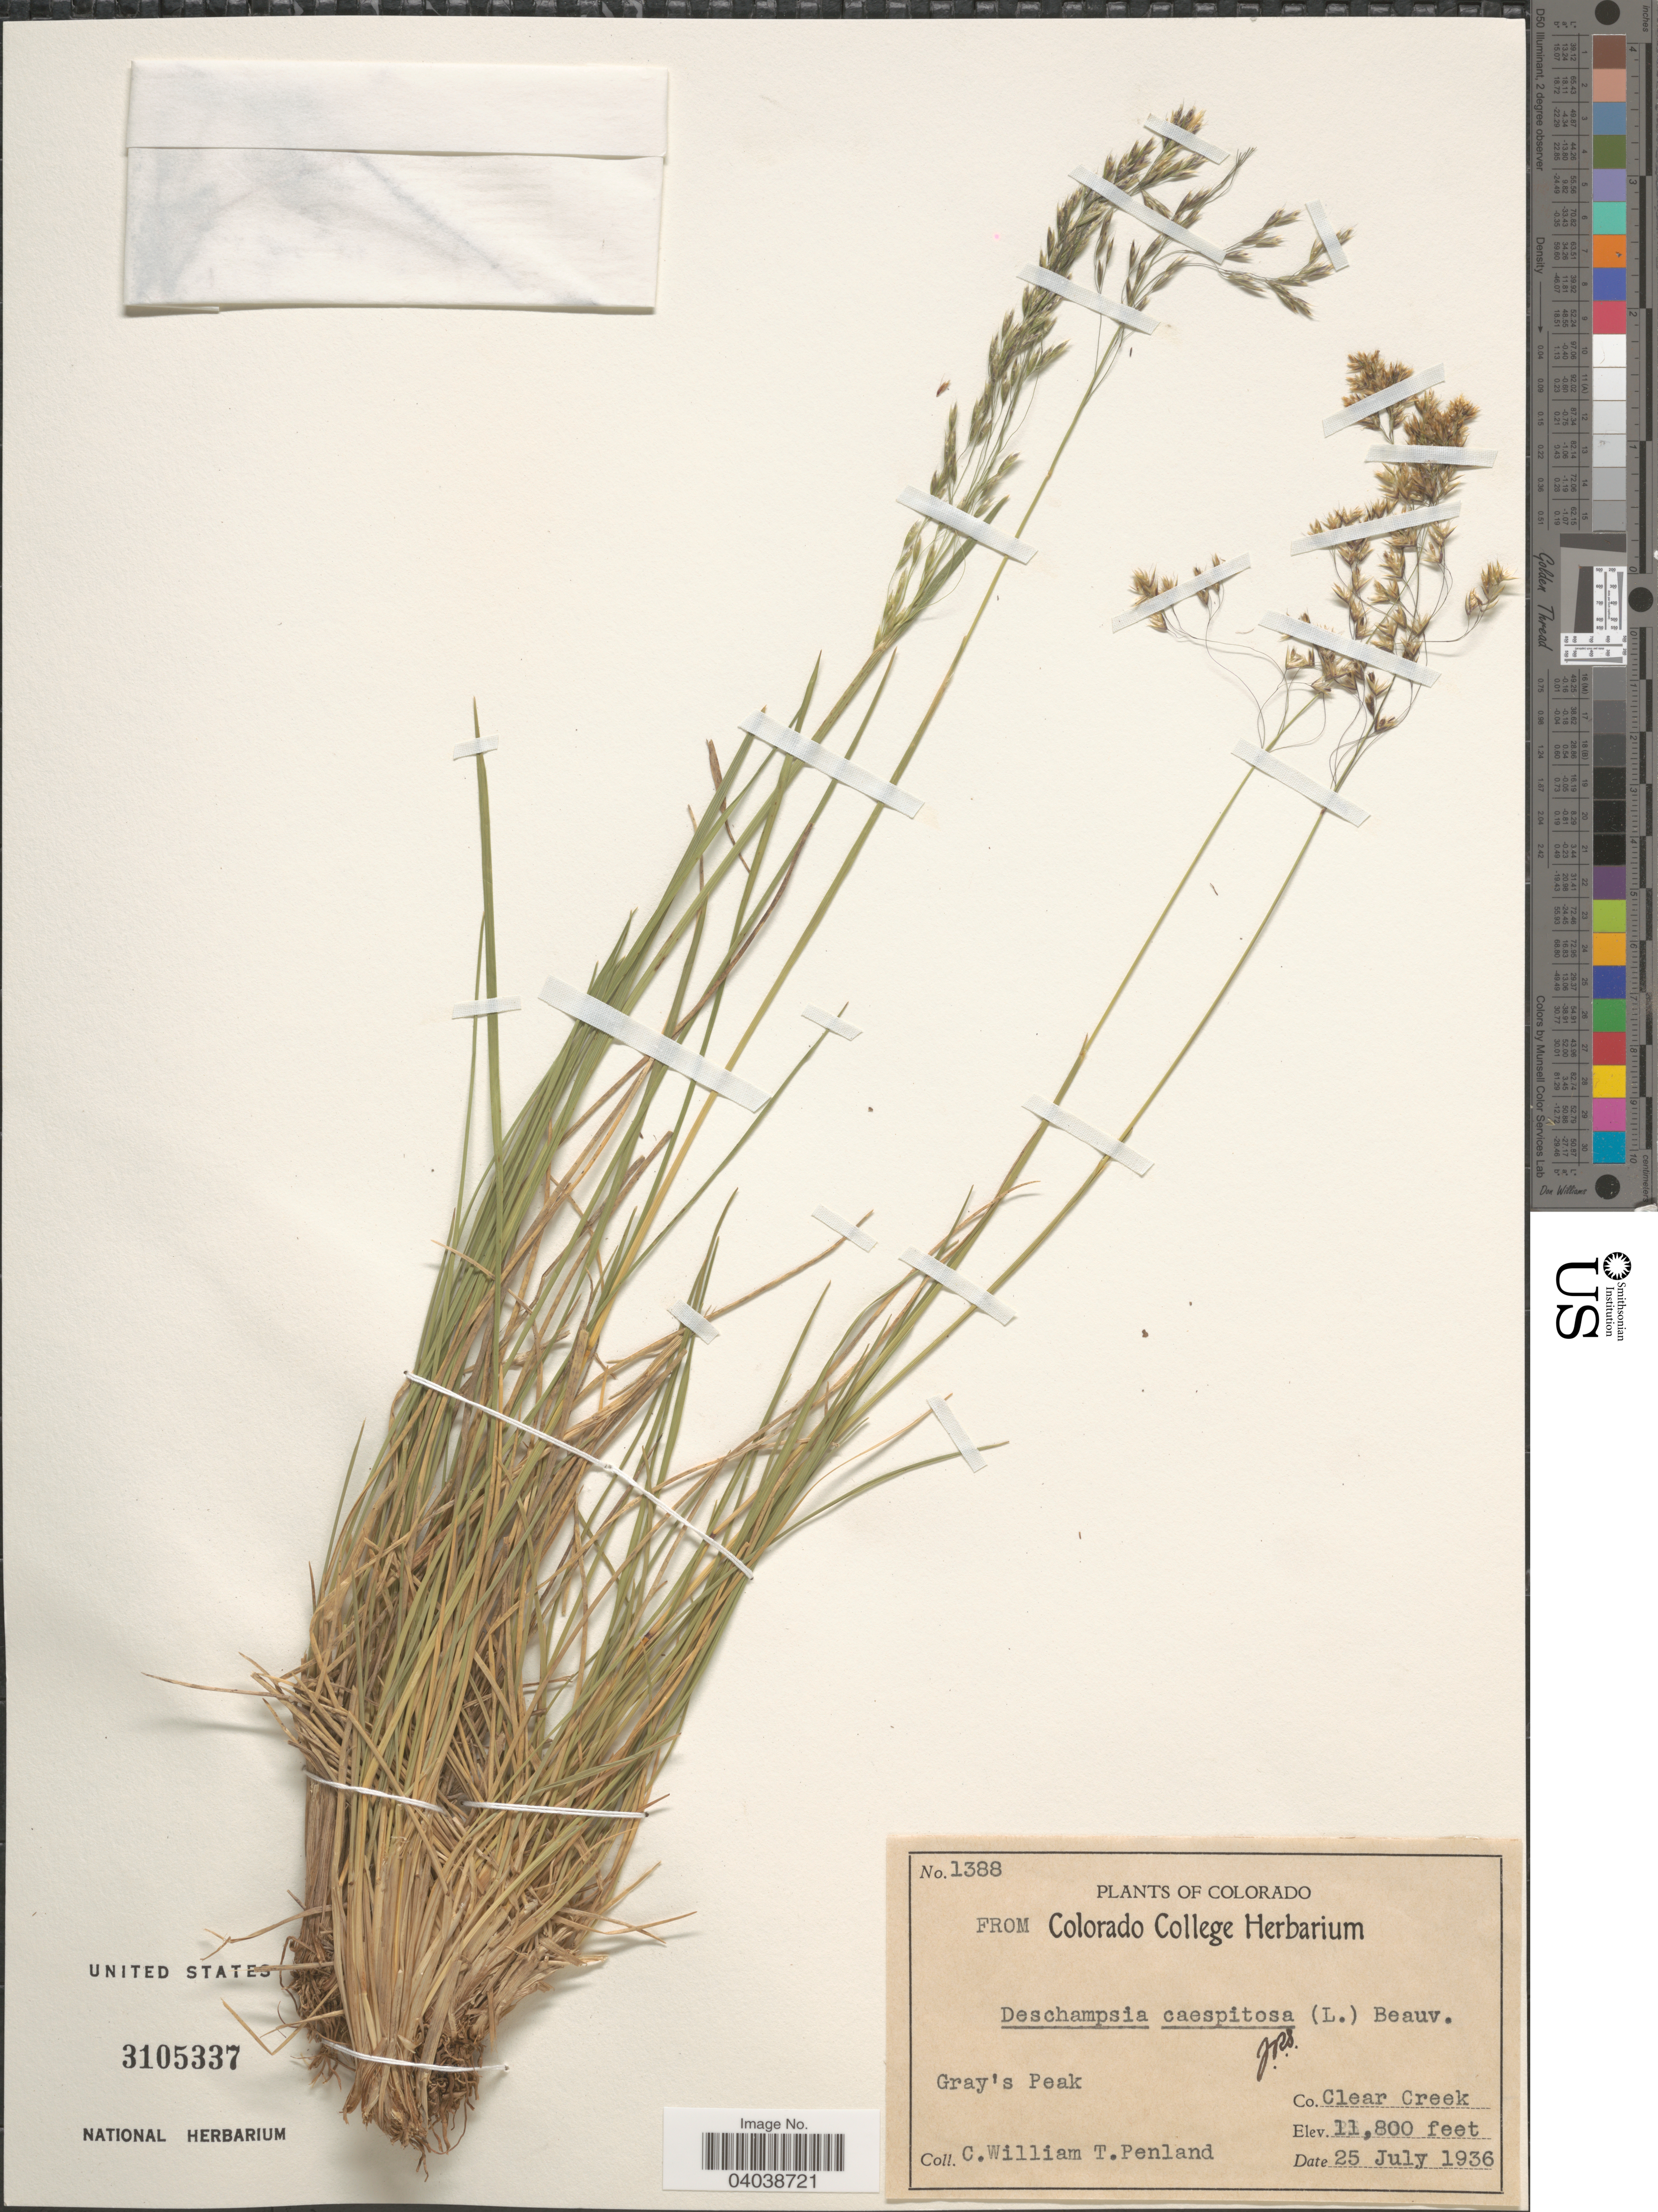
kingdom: Plantae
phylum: Tracheophyta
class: Liliopsida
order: Poales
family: Poaceae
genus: Deschampsia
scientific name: Deschampsia cespitosa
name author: (L.) P. Beauv.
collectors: C. W. Penland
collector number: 1388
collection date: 1936-07-25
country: United States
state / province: Colorado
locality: Gray's Peak. Co. Clear Creek.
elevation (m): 3597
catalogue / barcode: US 3105337